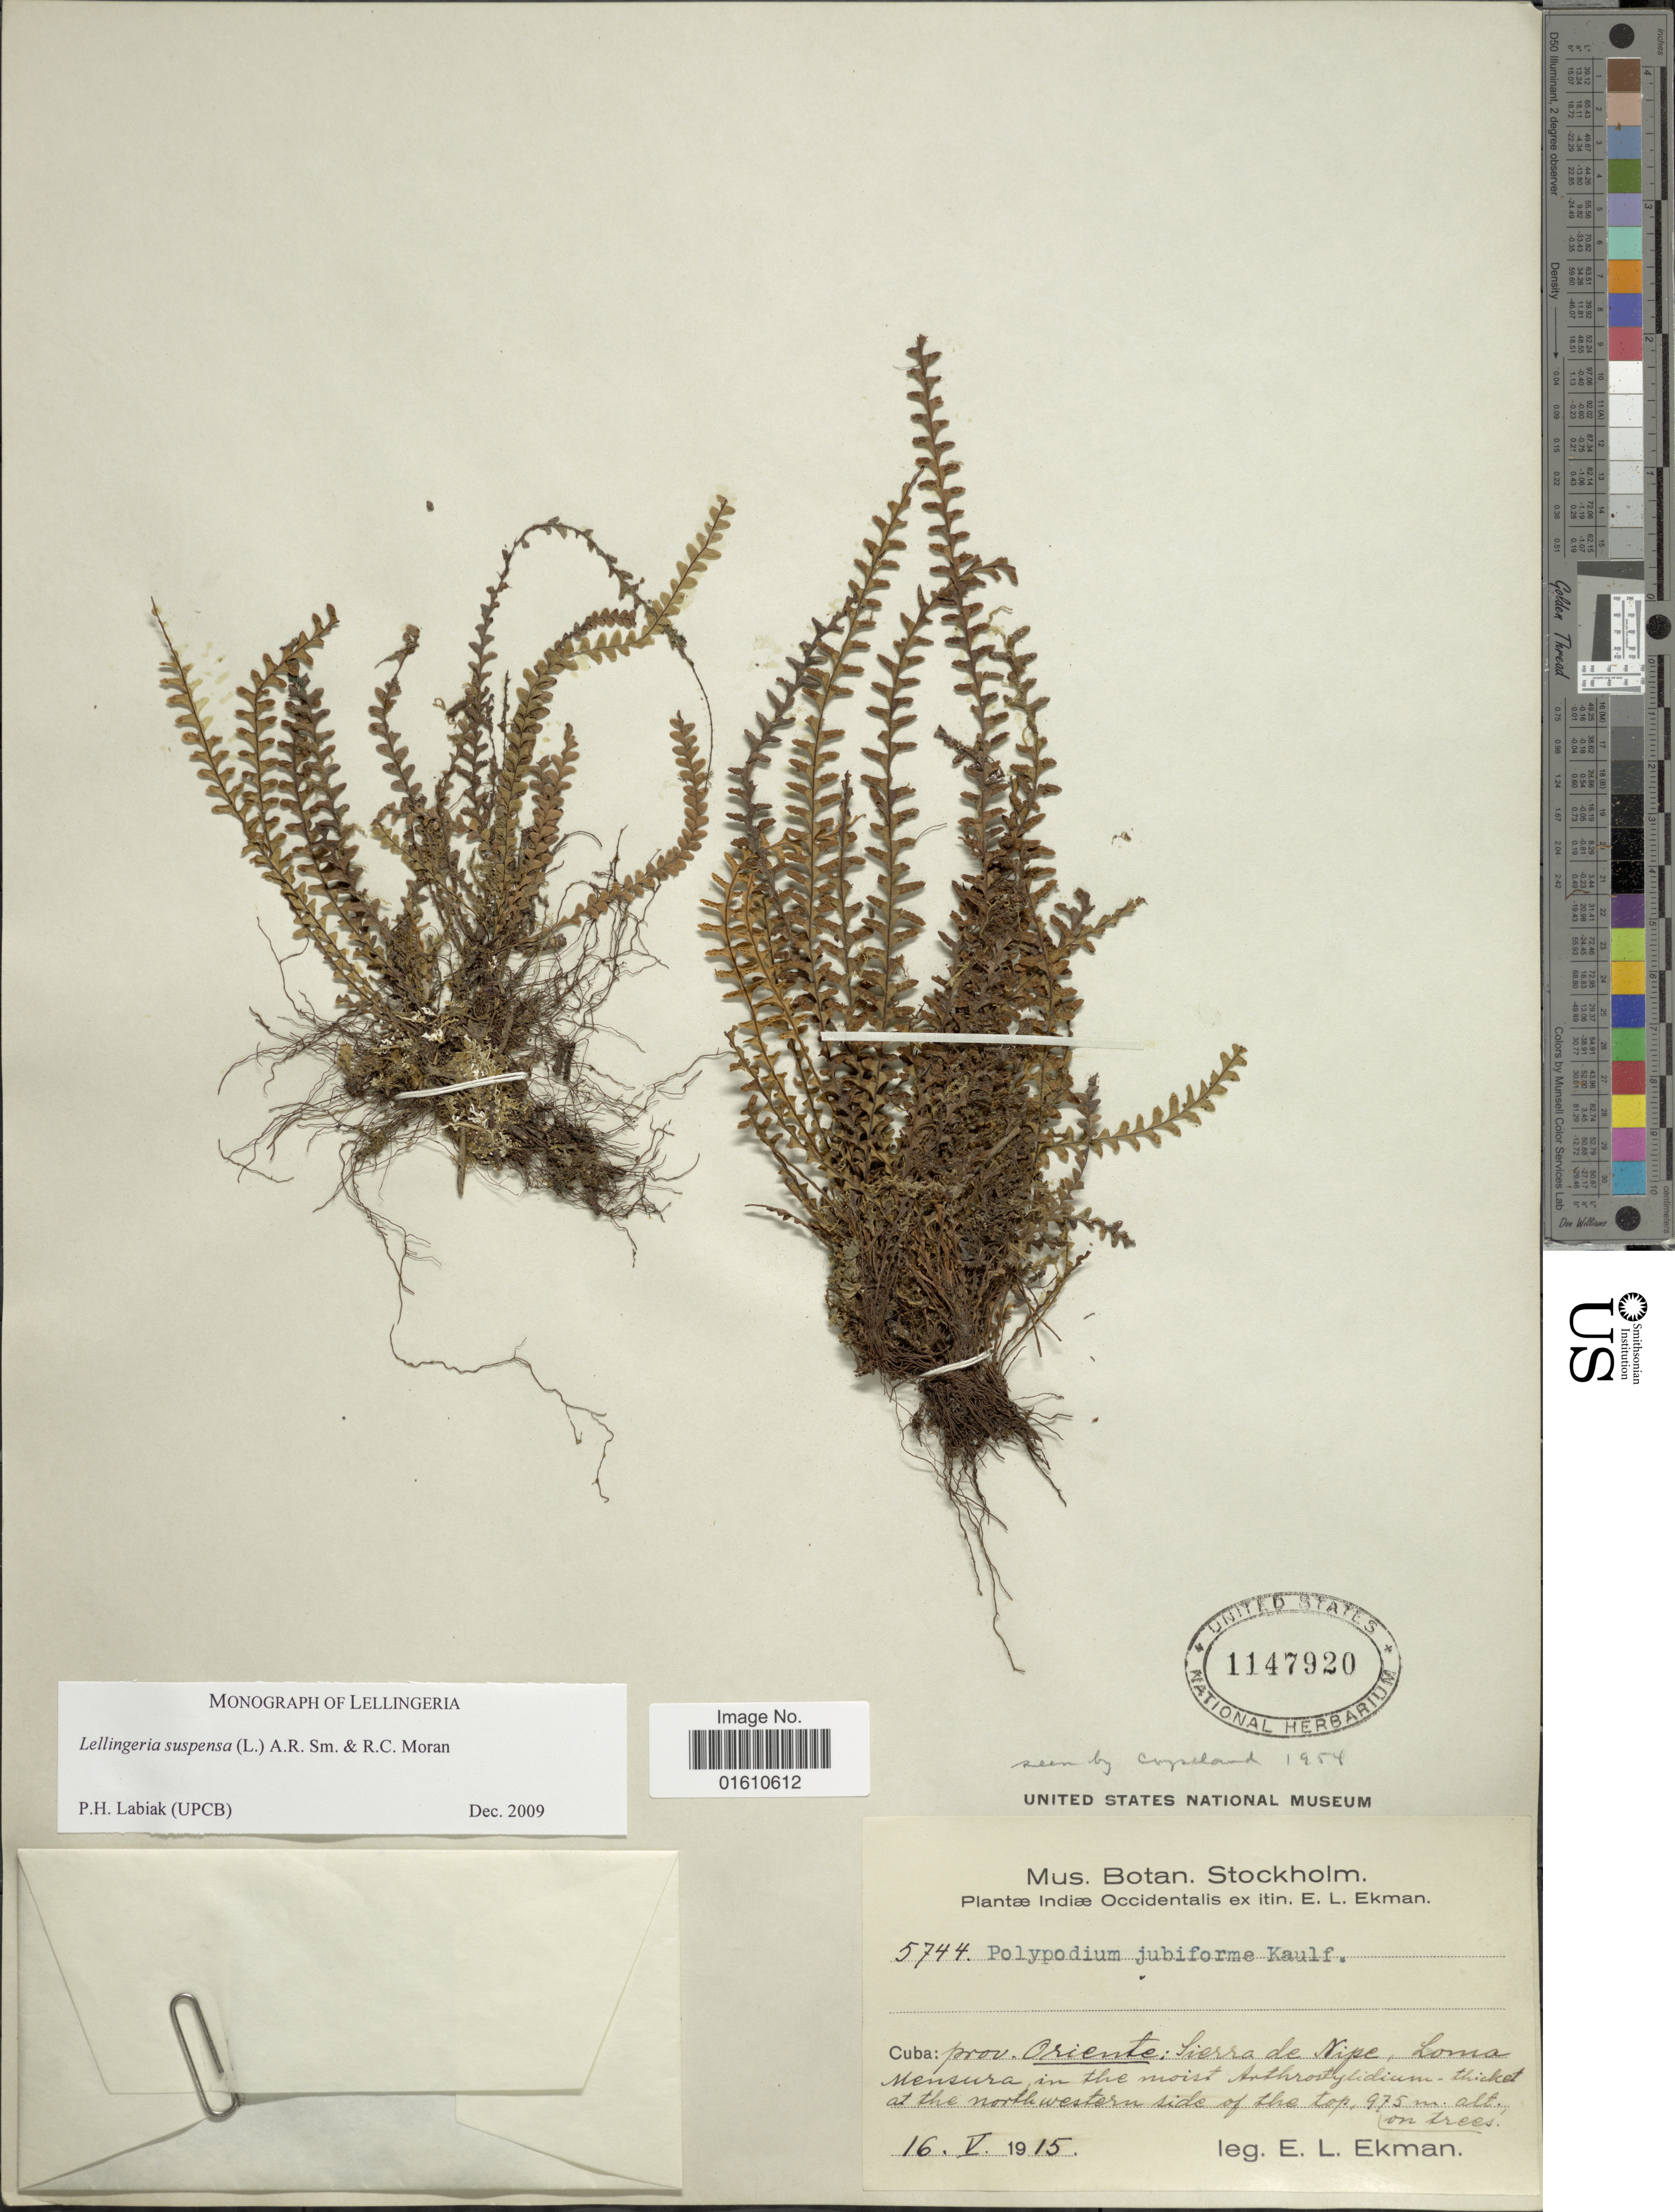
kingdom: Plantae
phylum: Tracheophyta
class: Polypodiopsida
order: Polypodiales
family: Polypodiaceae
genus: Lellingeria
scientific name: Lellingeria suspensa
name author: (L.) A.R. Sm. & R.C. Moran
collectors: E. L. Ekman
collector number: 5744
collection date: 1915-05-16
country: Cuba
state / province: Oriente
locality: Cuba: prov. Oriente: Sierra de Nipe, Loma Mensura in the moist Anthrostylidium- thicket at the northwestern side of the top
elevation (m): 975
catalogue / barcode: US 1147920